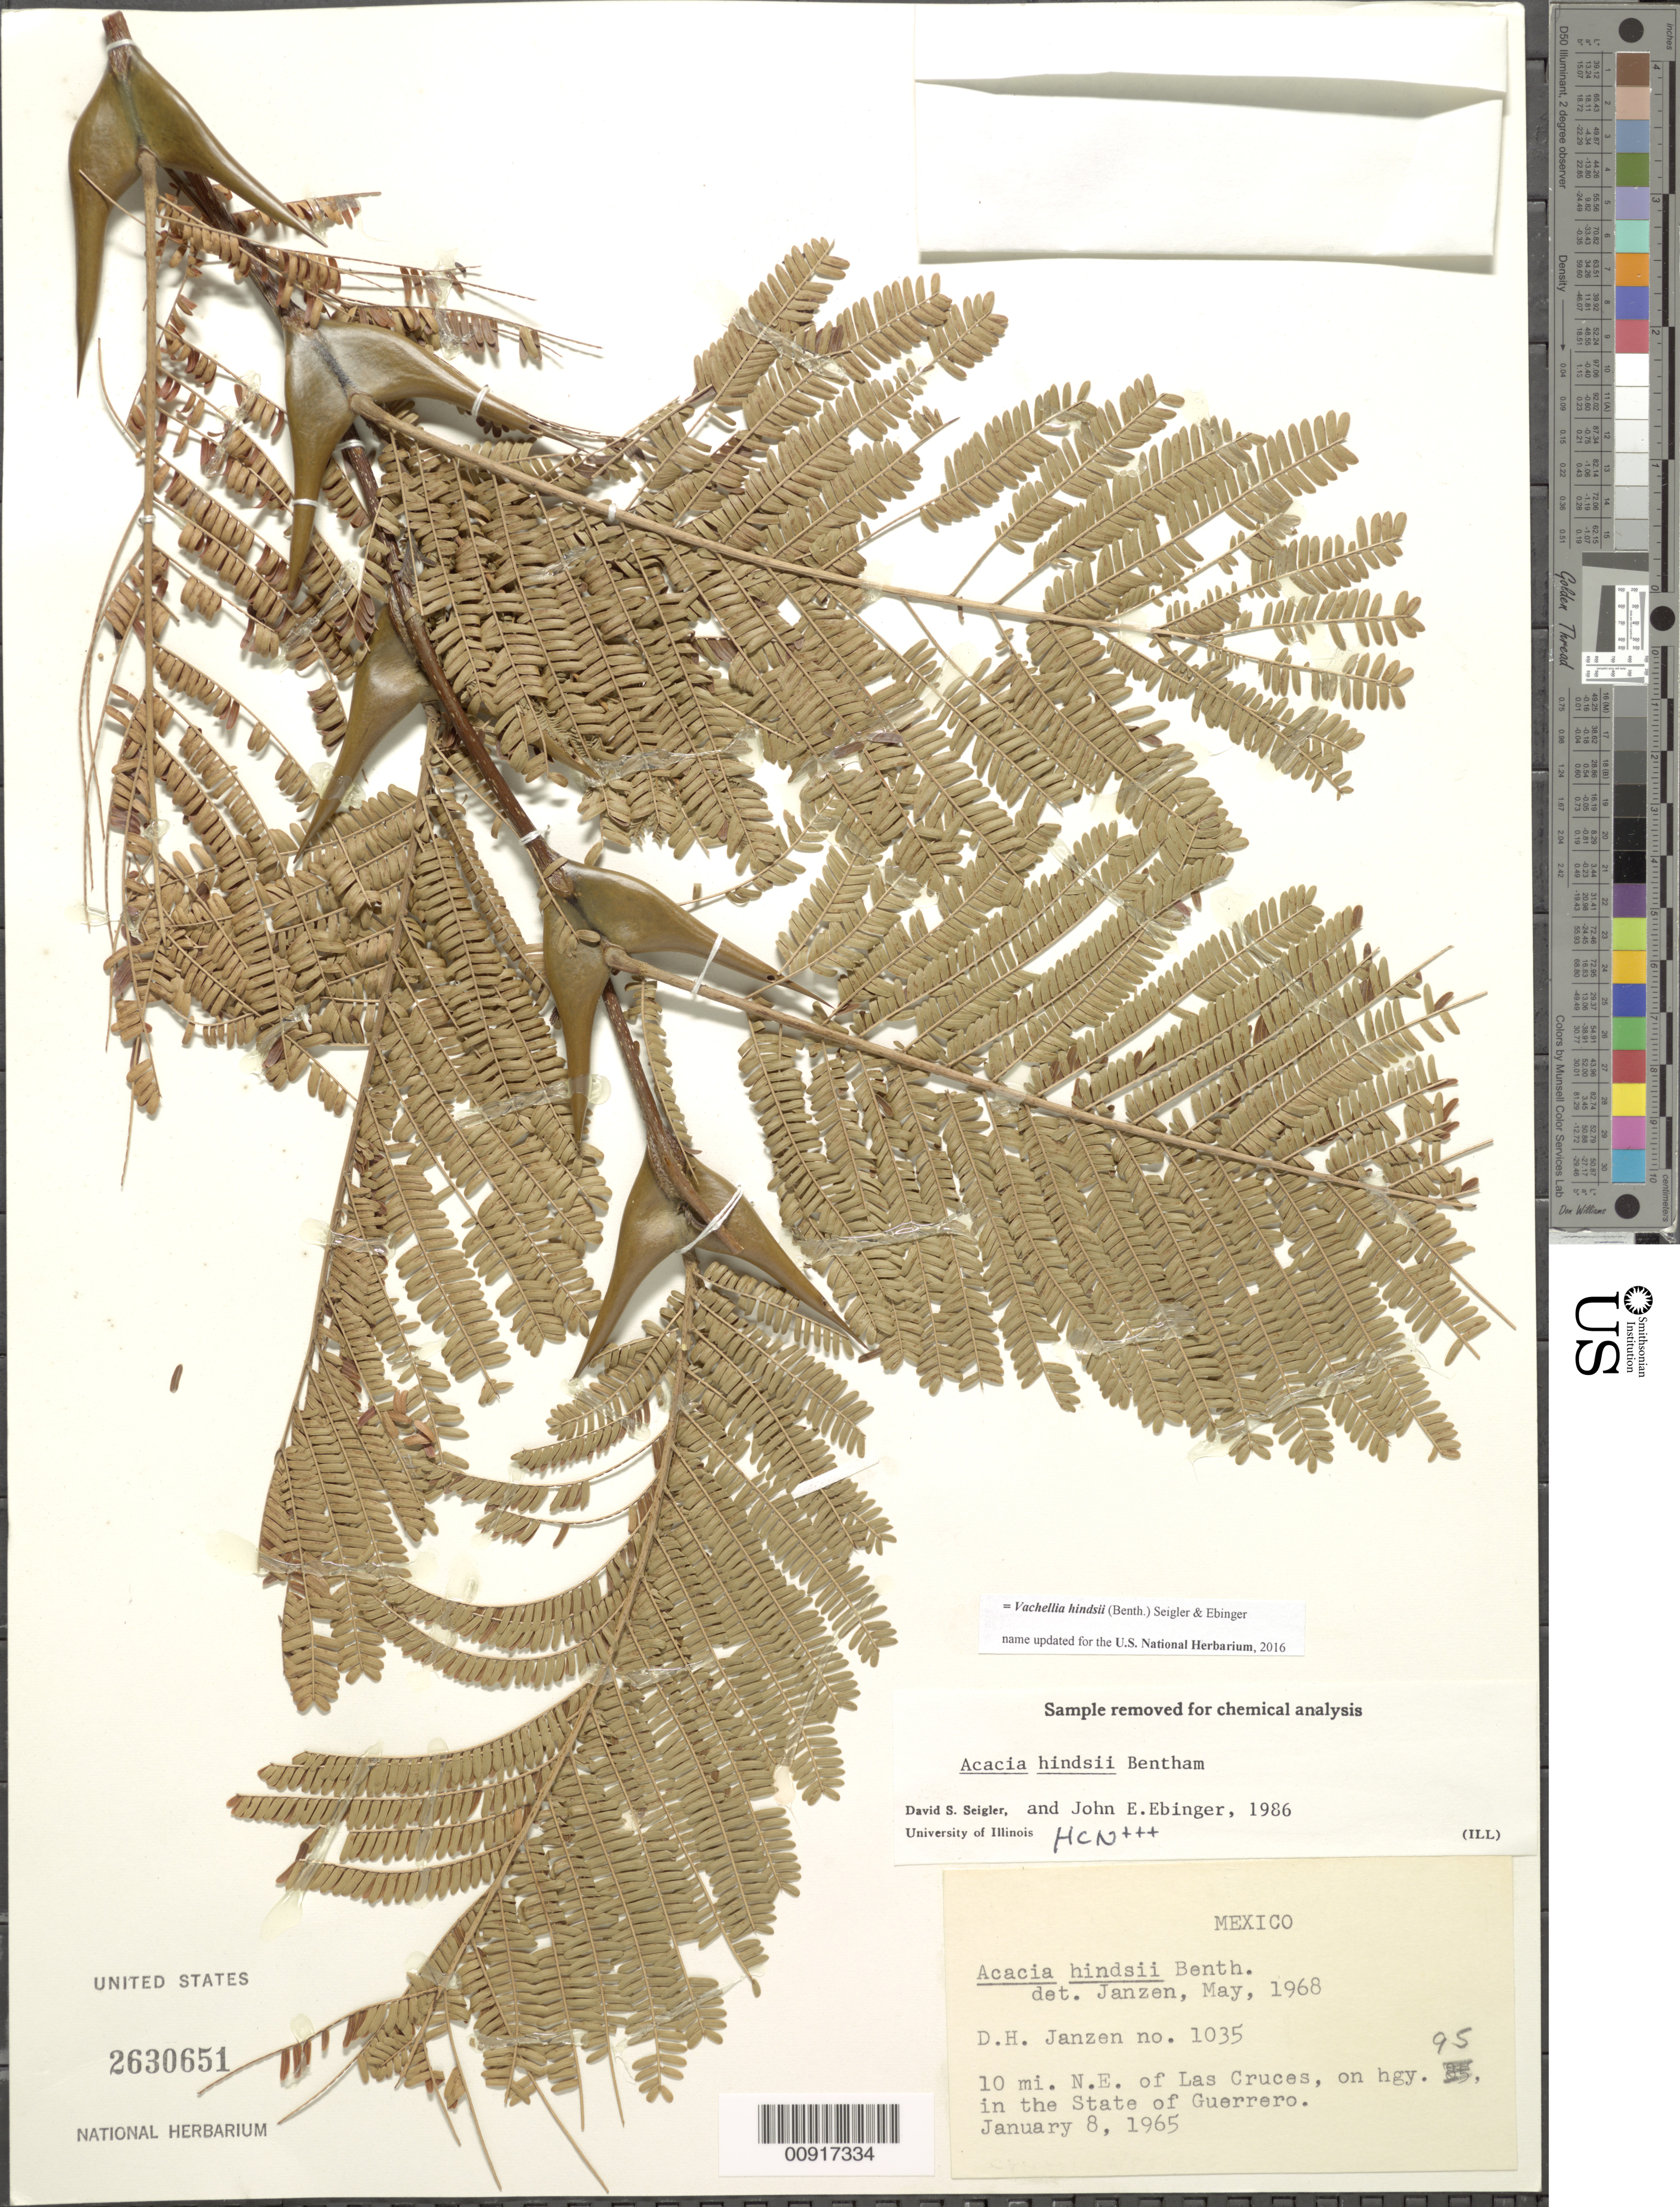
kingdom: Plantae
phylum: Tracheophyta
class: Magnoliopsida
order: Fabales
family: Fabaceae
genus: Vachellia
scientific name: Vachellia hindsii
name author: (Benth.) Seigler & Ebinger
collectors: D. Janzen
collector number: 1035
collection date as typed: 08 Jan 1865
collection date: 1865-01-08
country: Mexico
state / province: Guerrero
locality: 10 mi. NE of Las Cruces, on hwy. 95, in the State of Guerrero.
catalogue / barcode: US 2630651